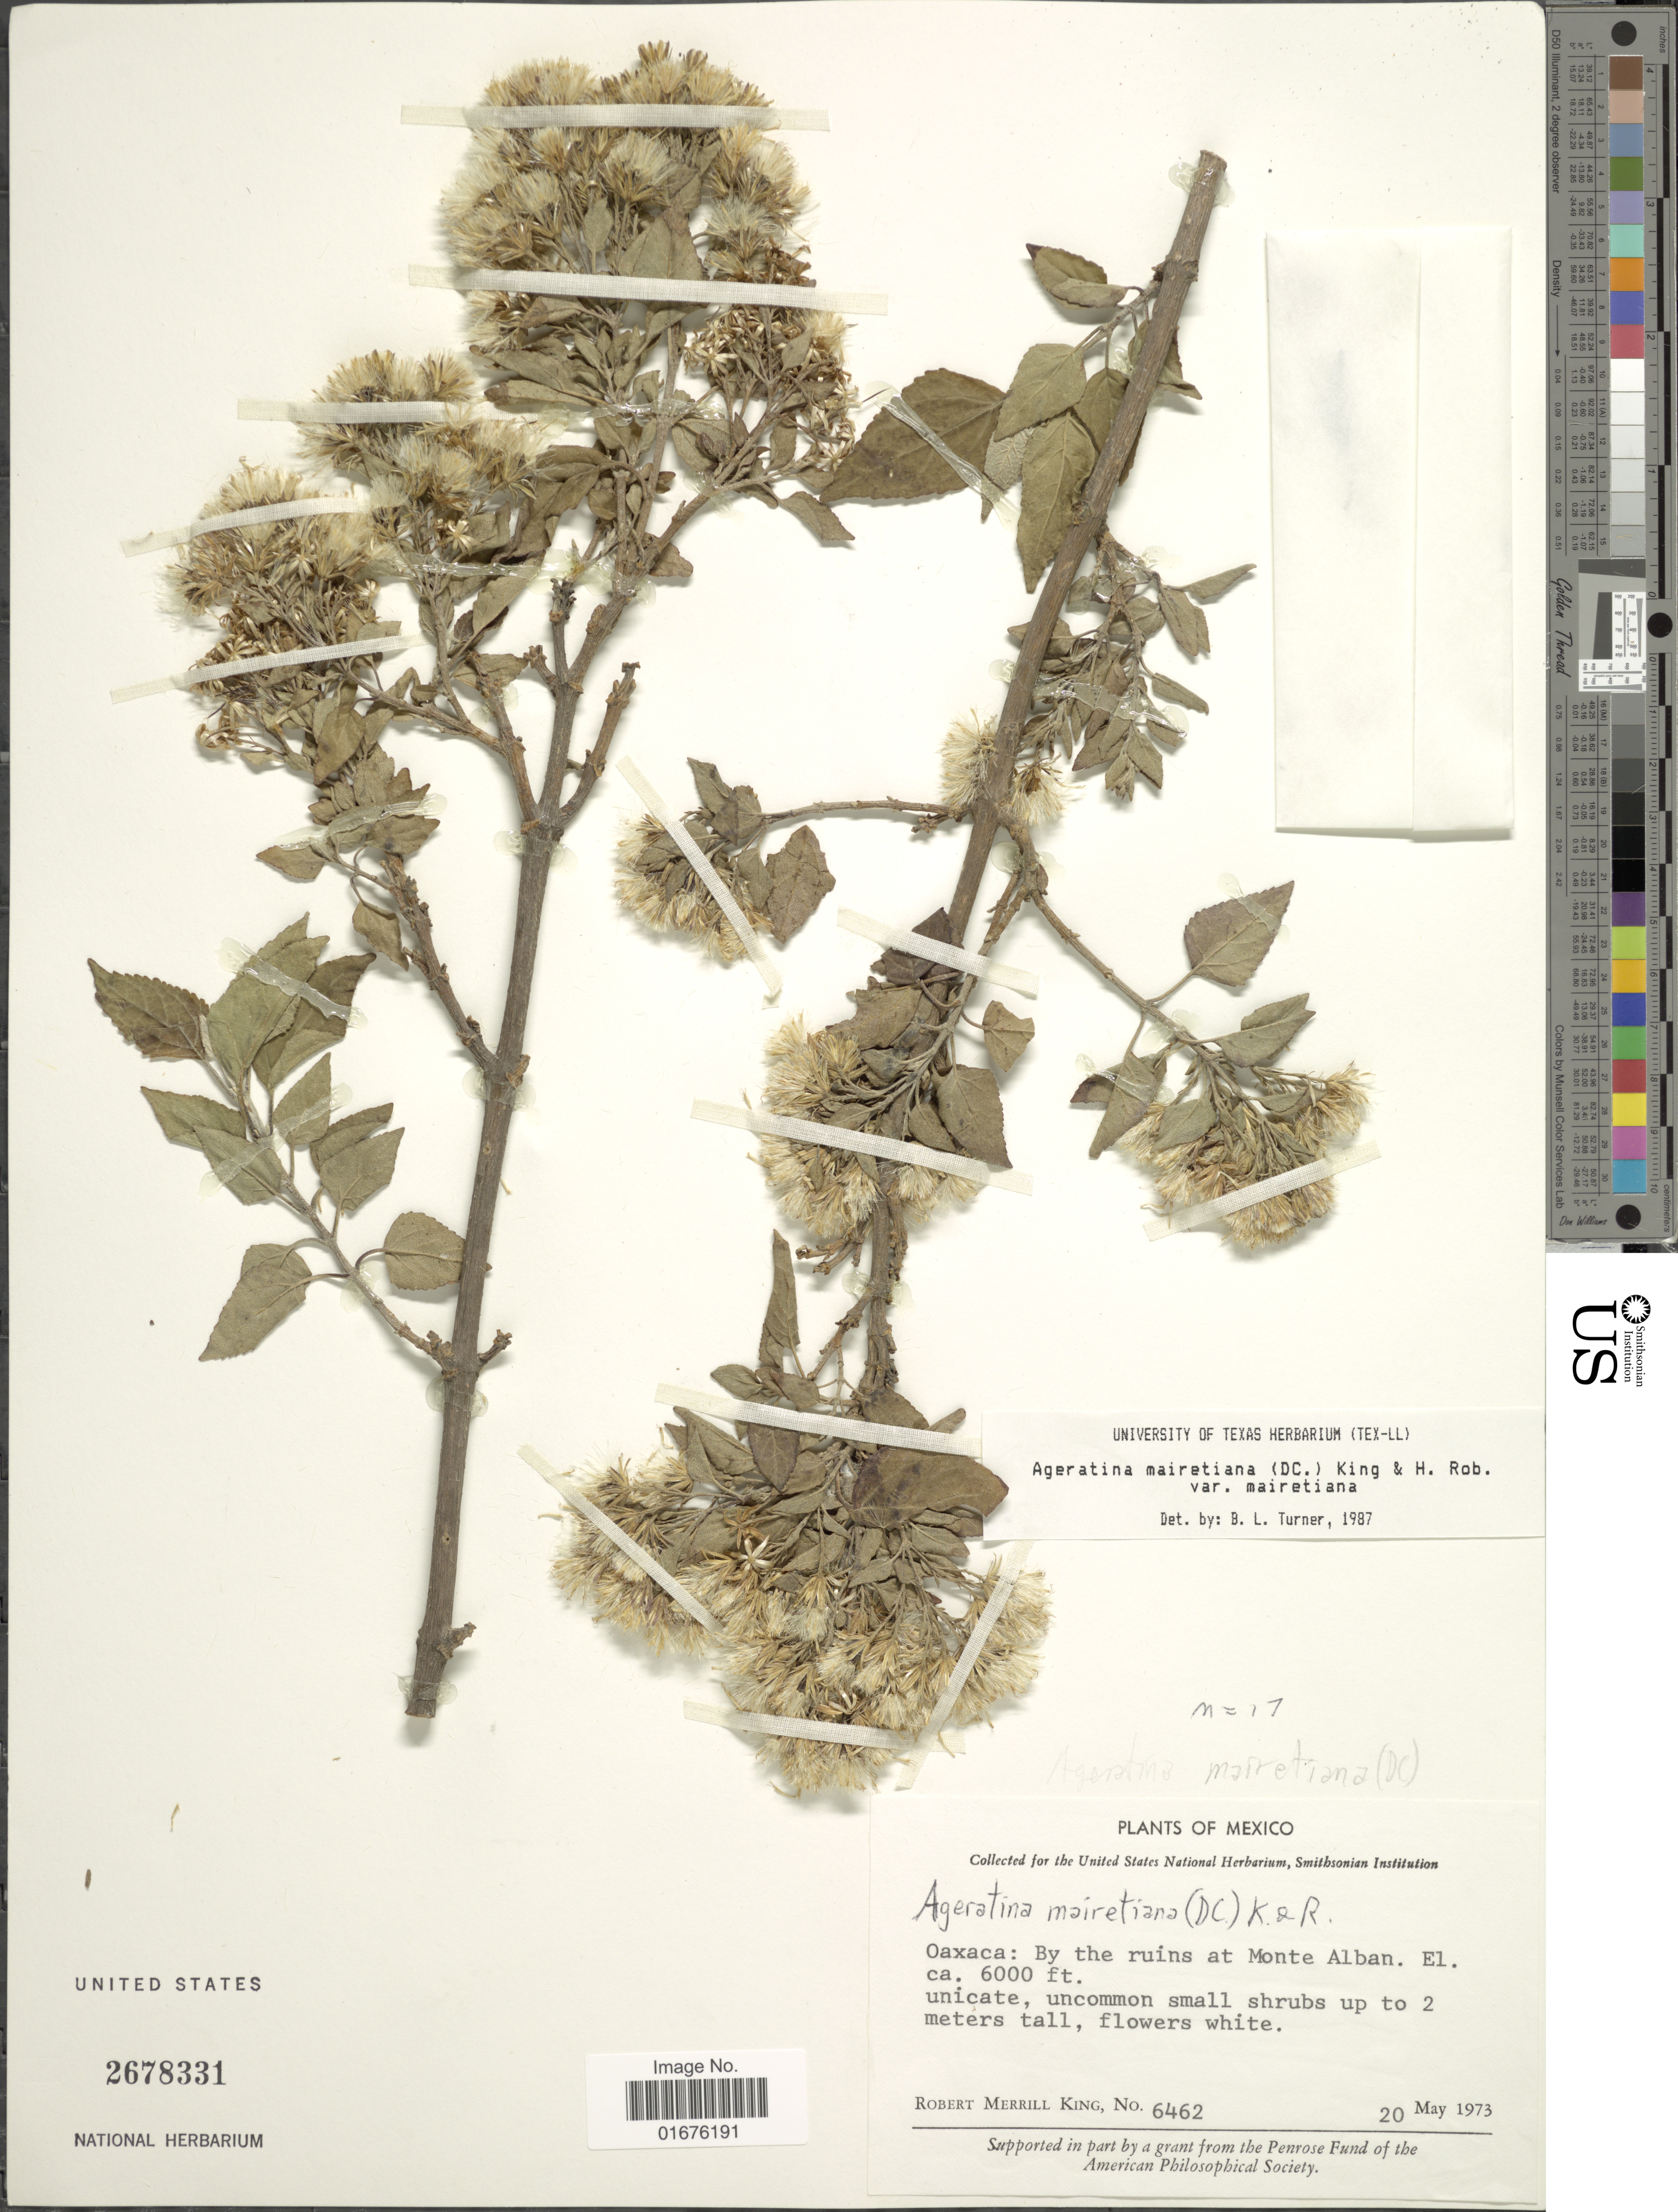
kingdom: Plantae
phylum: Tracheophyta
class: Magnoliopsida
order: Asterales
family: Asteraceae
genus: Ageratina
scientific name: Ageratina mairetiana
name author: (DC.) R.M. King & H. Rob.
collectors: R. M. King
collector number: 6462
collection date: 1973-05-20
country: Mexico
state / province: Oaxaca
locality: By the ruins at Monte Alban.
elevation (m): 1829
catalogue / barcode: US 2678331